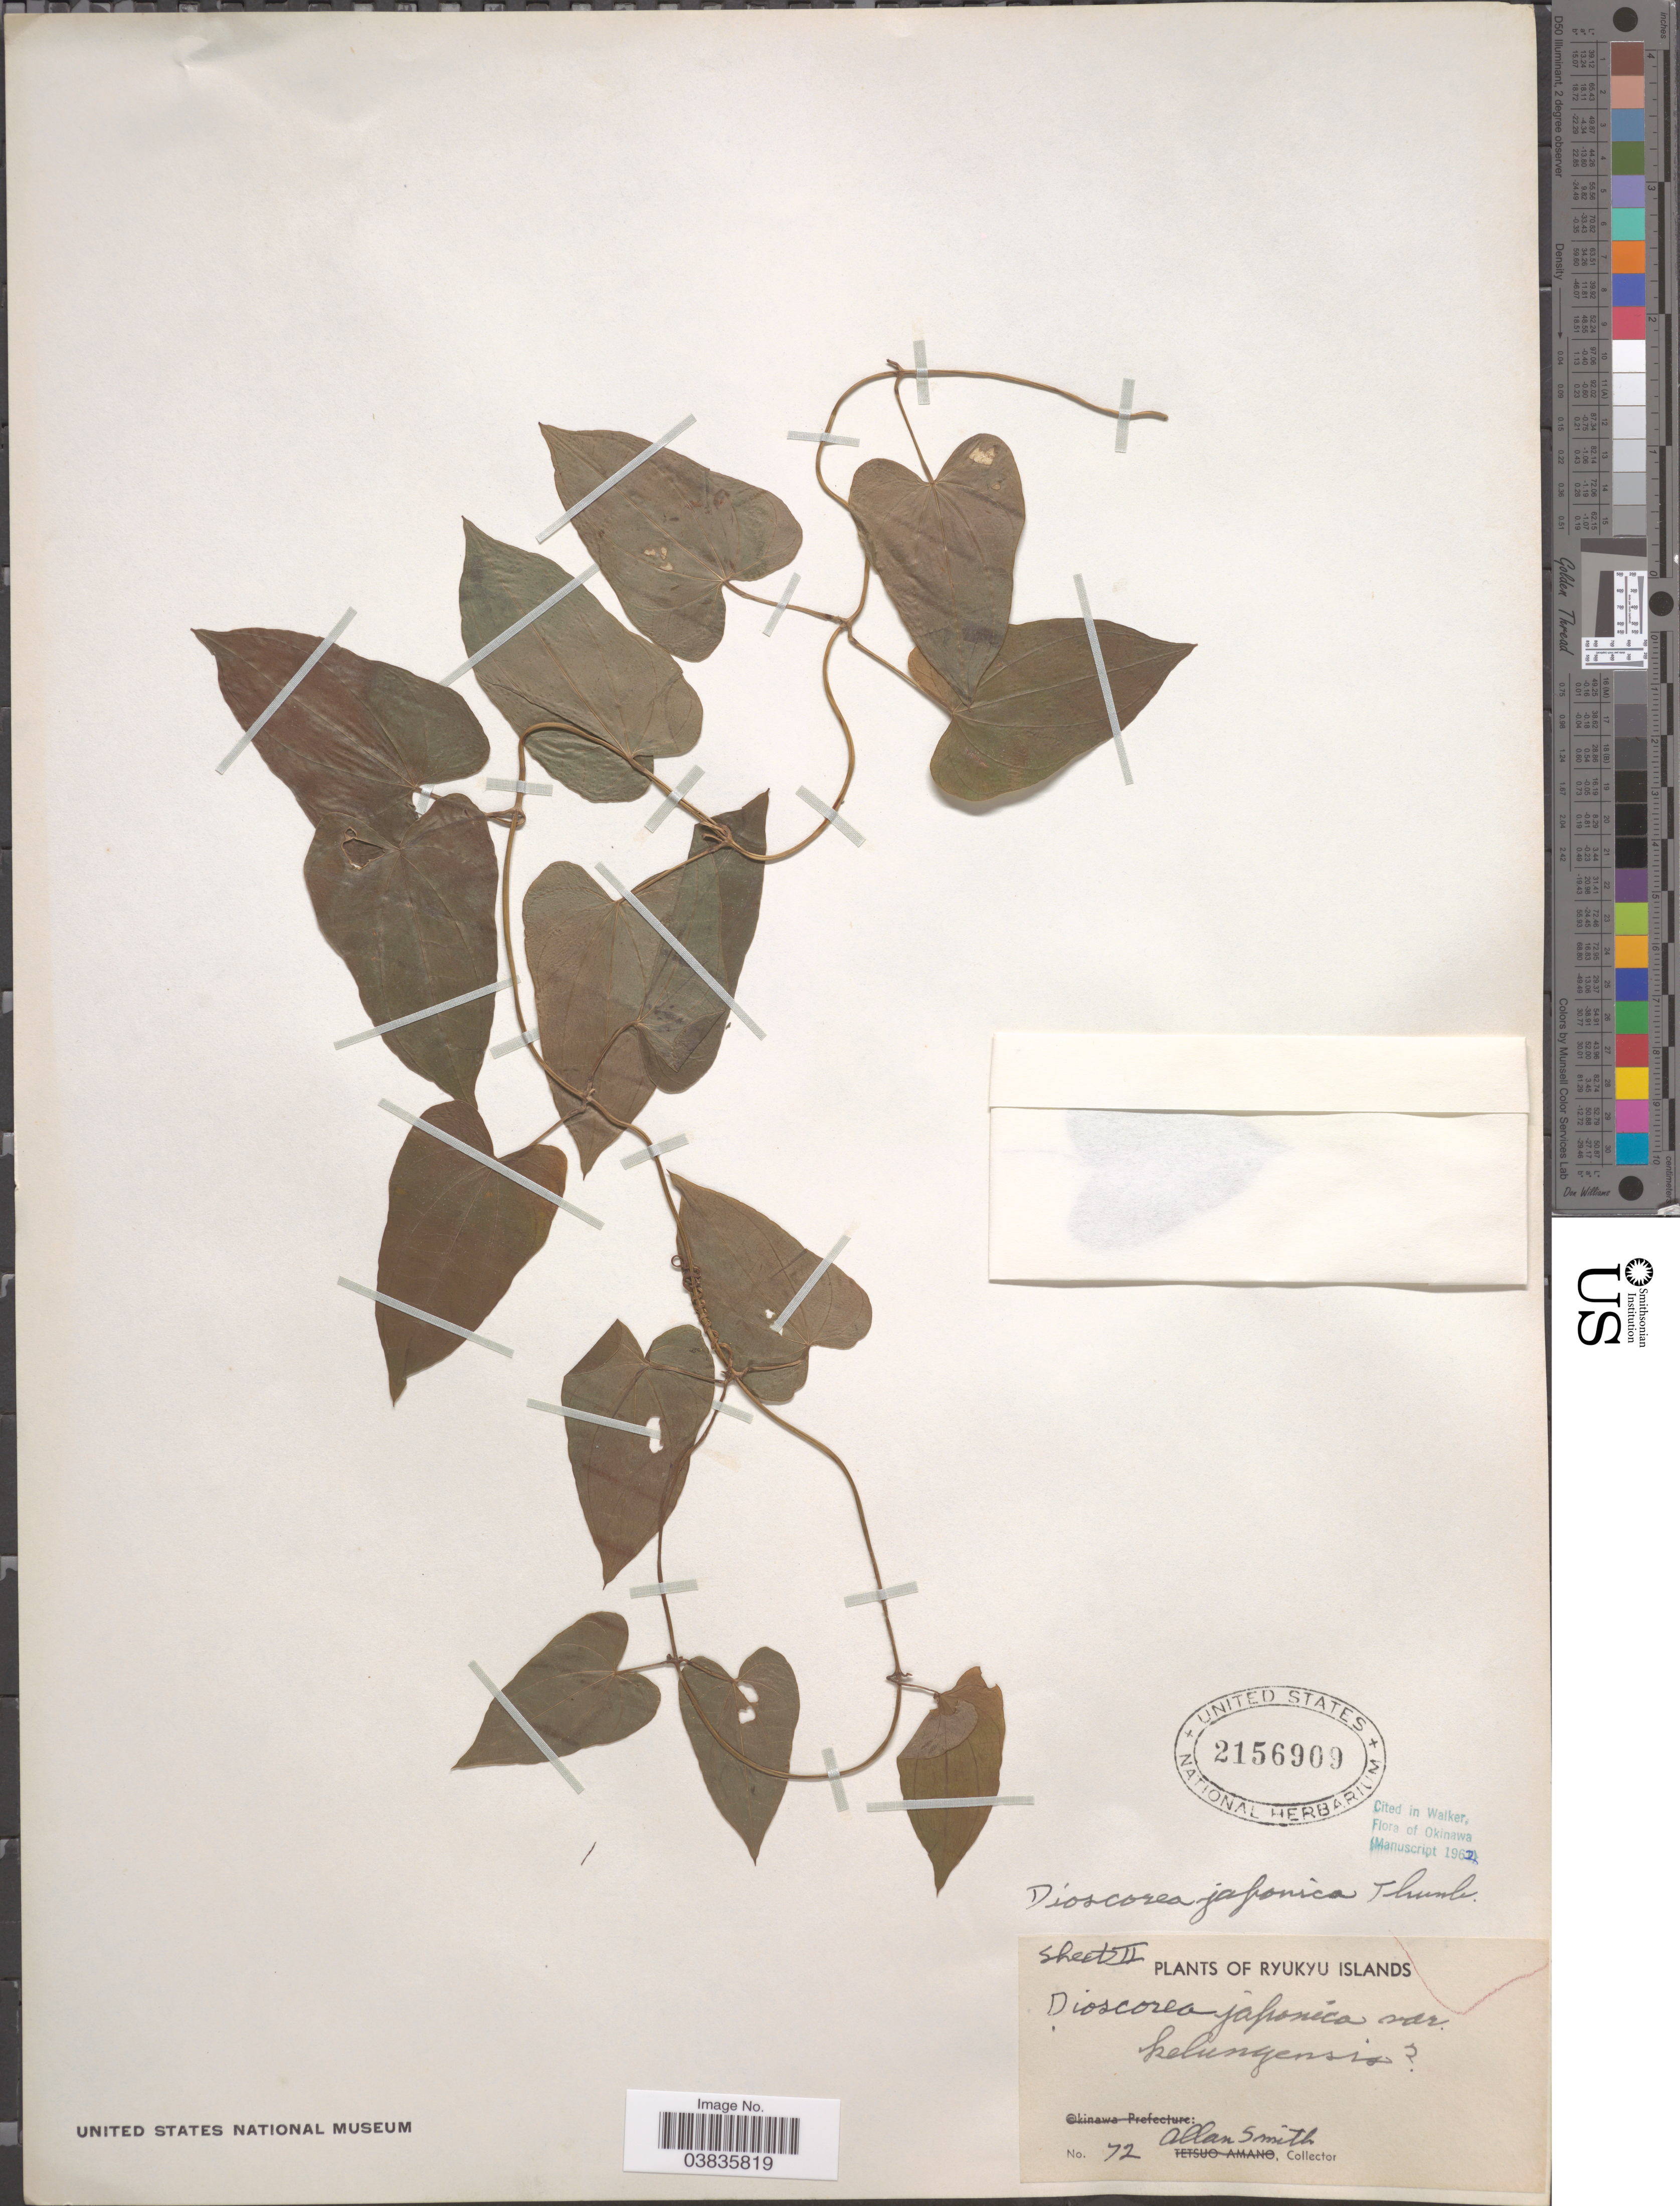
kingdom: Plantae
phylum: Tracheophyta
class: Liliopsida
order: Dioscoreales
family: Dioscoreaceae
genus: Dioscorea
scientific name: Dioscorea japonica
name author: Thunb.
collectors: A. Smith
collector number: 72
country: Japan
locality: Ryukyu Islands.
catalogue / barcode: US 2156909